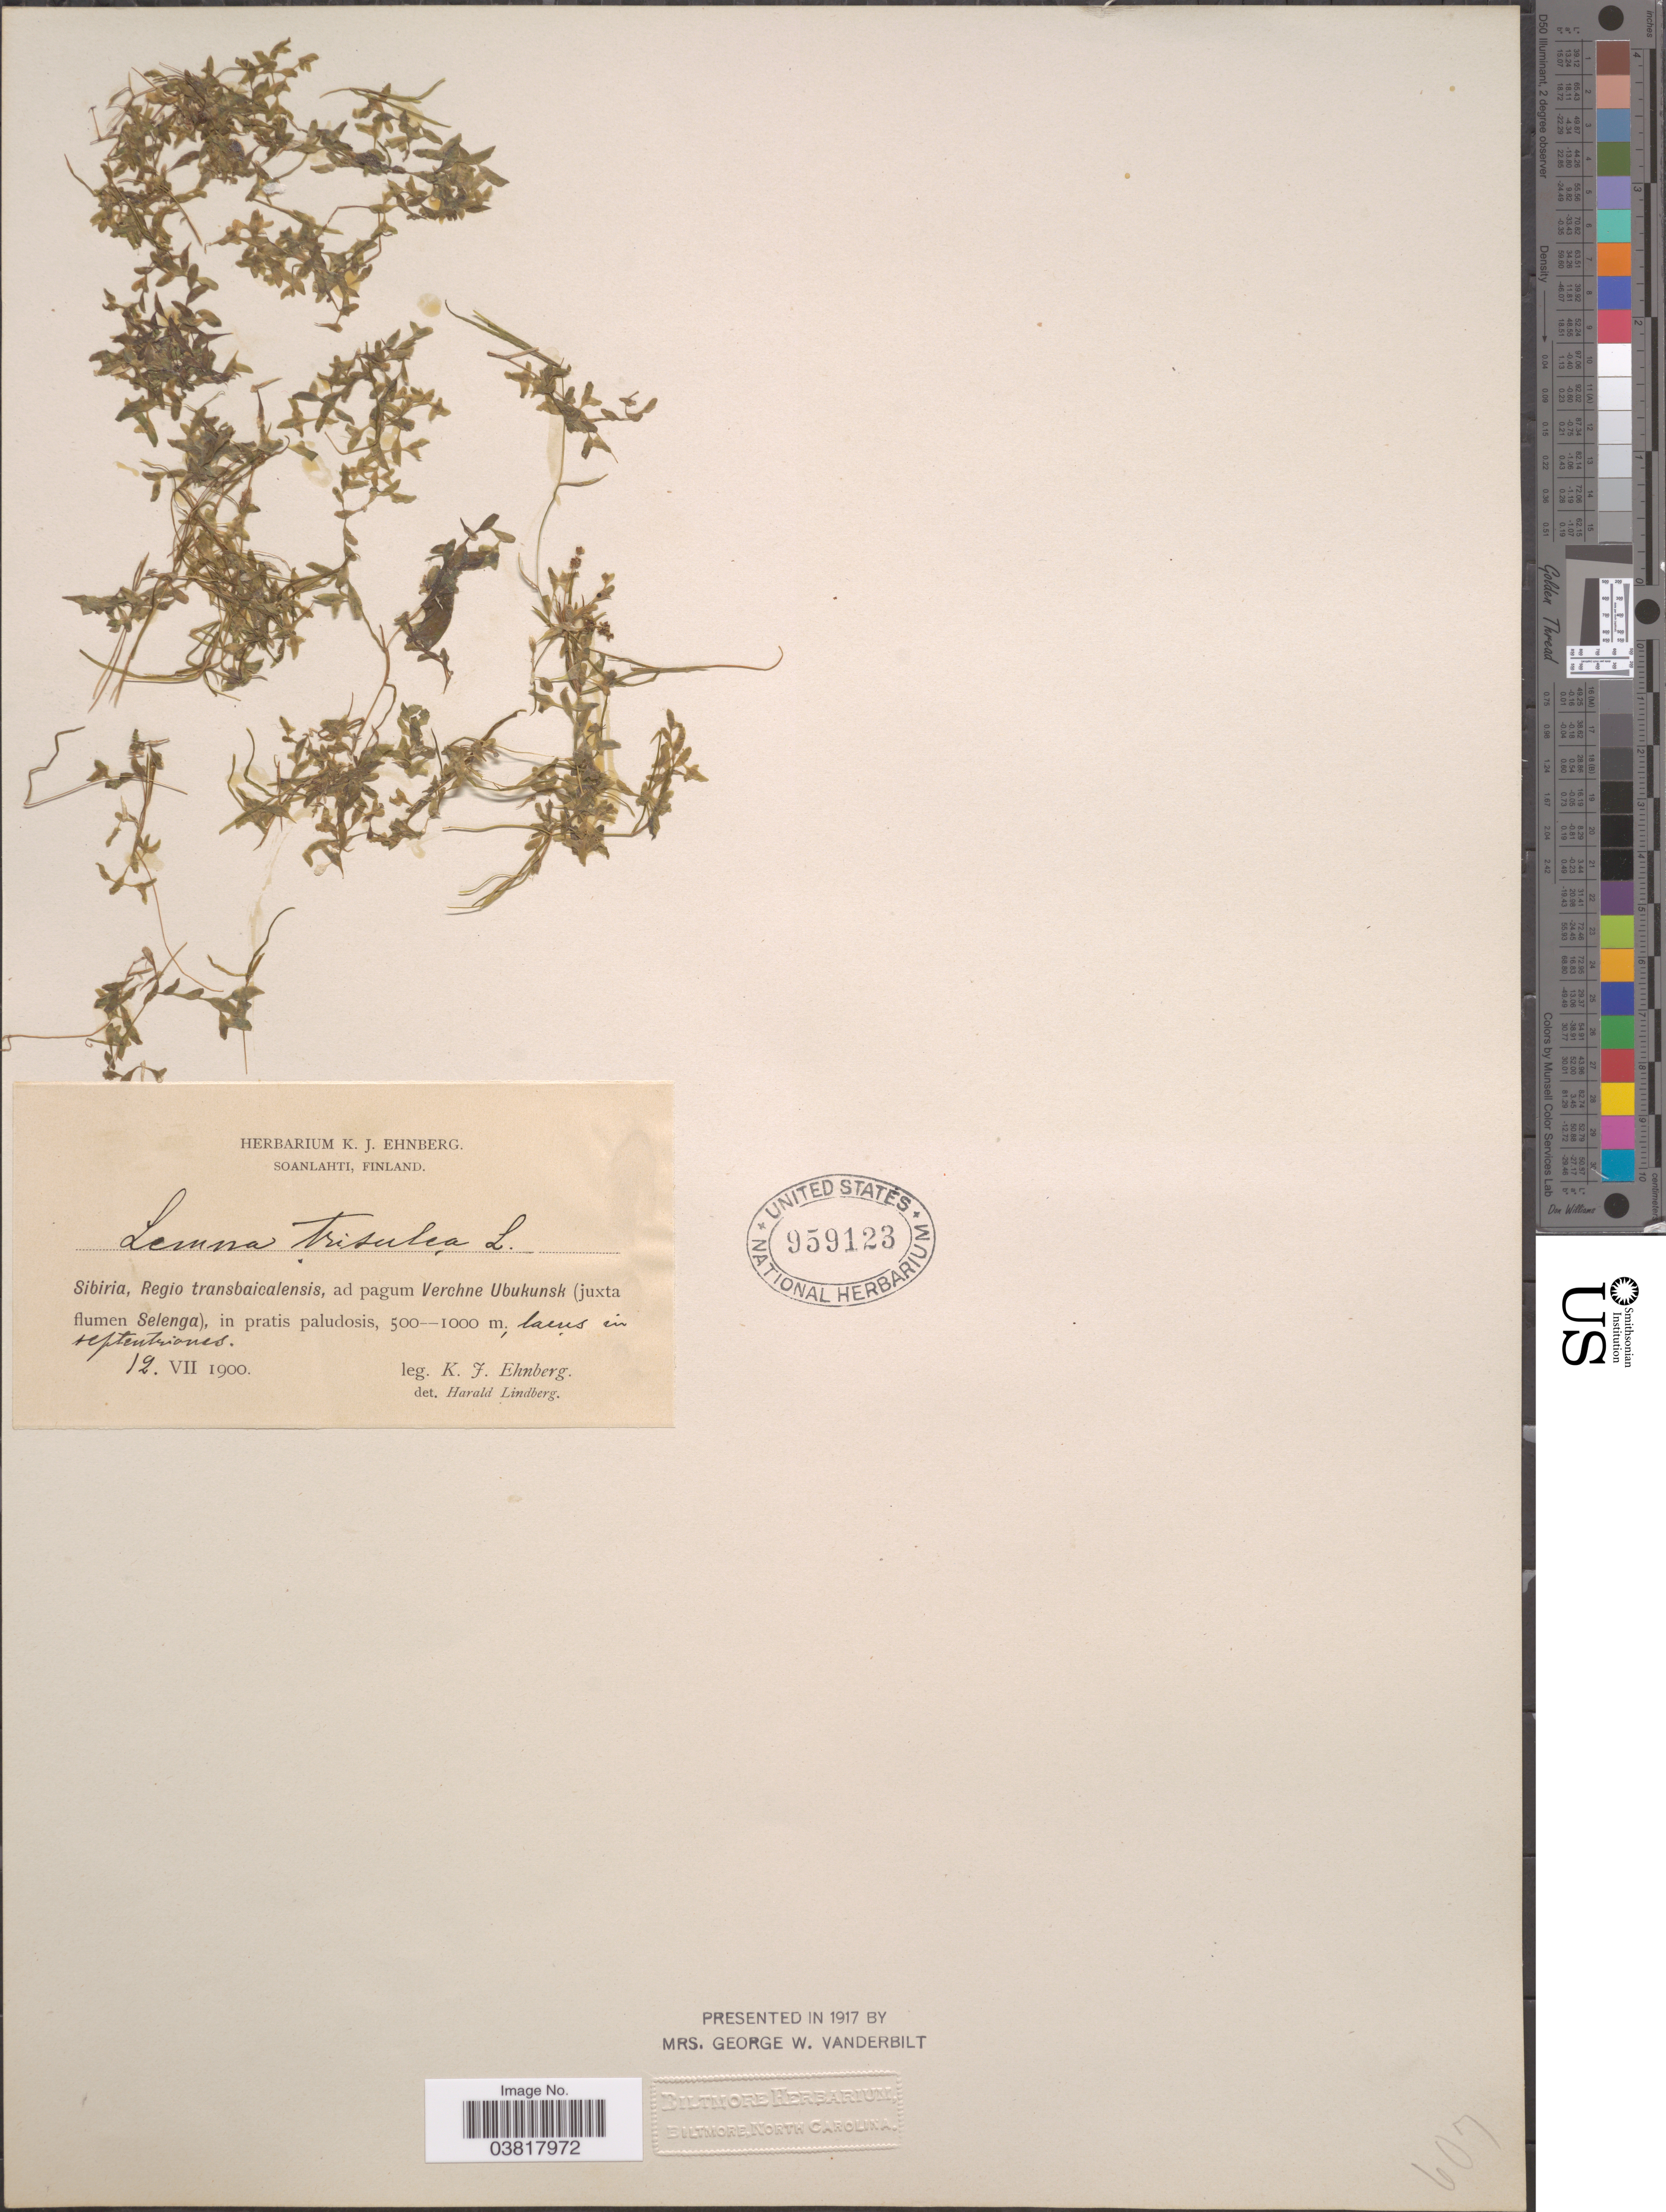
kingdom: Plantae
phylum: Tracheophyta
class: Liliopsida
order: Alismatales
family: Araceae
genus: Lemna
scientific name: Lemna trisulca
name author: L.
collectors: K. Ehnberg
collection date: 1900-07-12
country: Finland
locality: Sibiria, Regio transbaicalensis, ad pagum Verchne Ubukunsk (juxta flumen Selenga), in pratis paludosis, lacus in septentriones.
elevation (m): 500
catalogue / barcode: US 959123